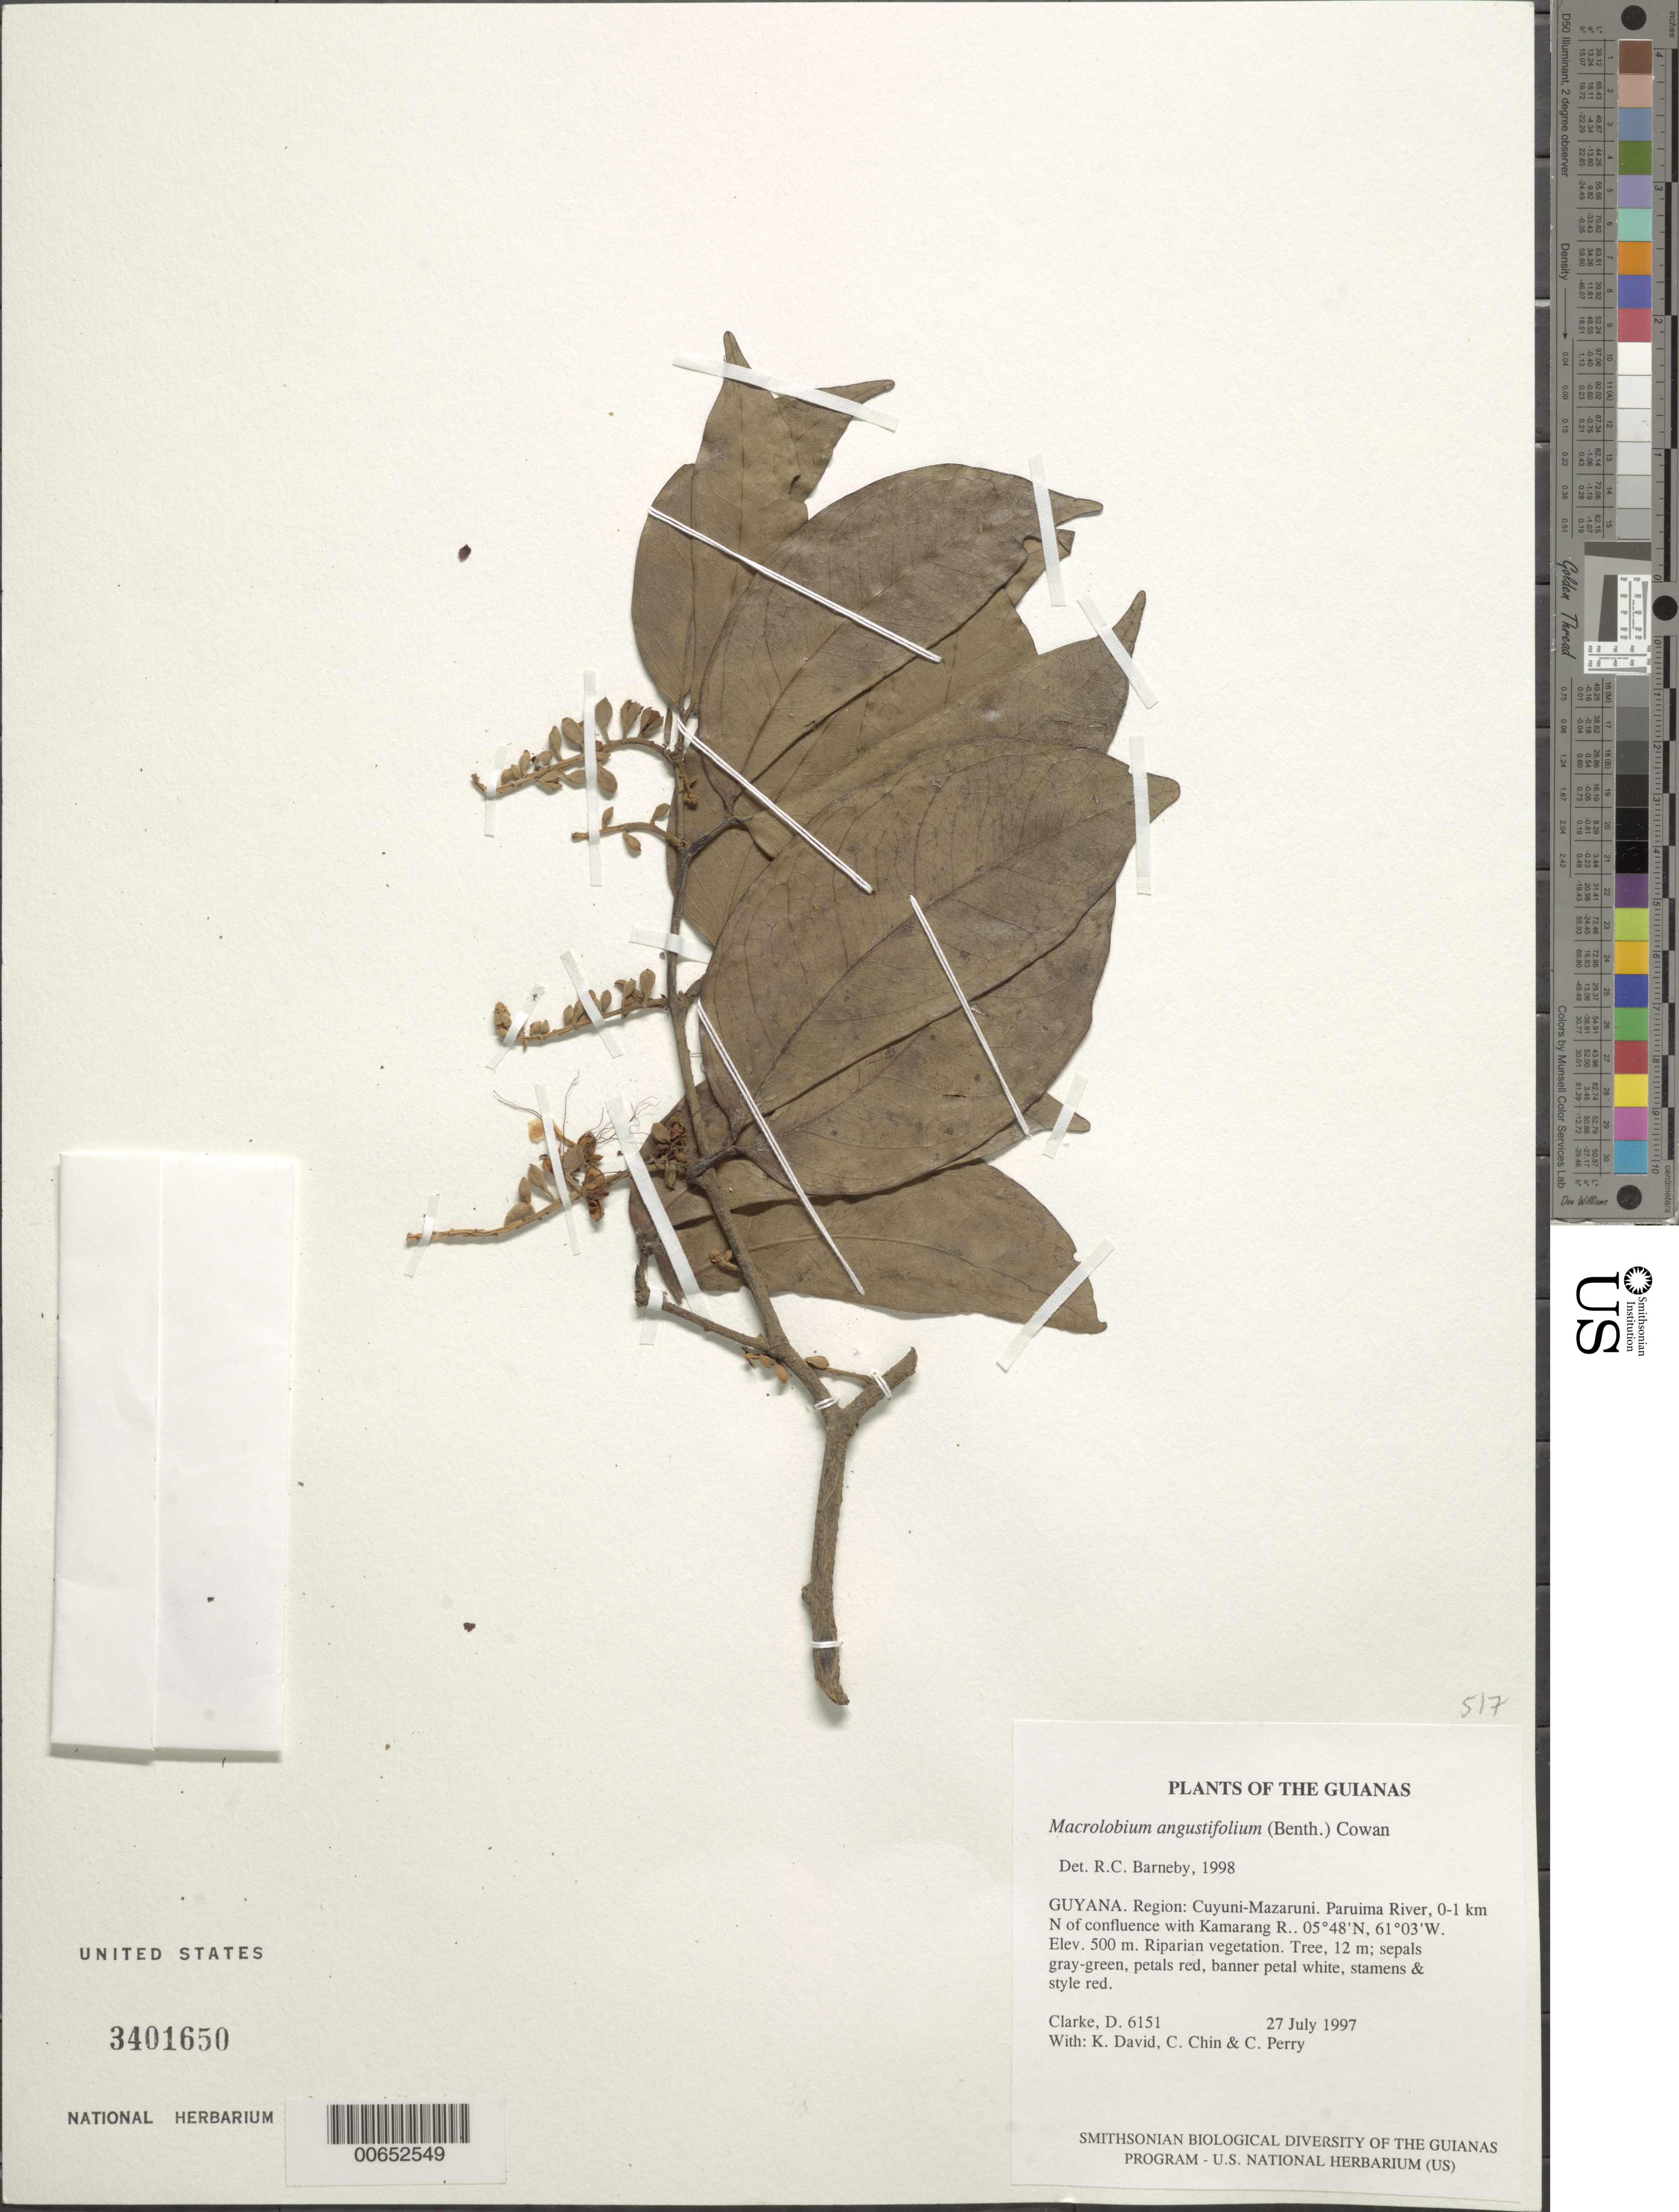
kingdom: Plantae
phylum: Tracheophyta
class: Magnoliopsida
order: Fabales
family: Fabaceae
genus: Macrolobium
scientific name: Macrolobium bifolium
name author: (Aubl.) Pers.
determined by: Trujillo, A. M.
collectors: H. D. Clarke, K. David, C. Chin & C. Perry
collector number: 6151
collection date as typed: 27 July 1997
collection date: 1997-07-27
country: Guyana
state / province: Cuyuni-Mazaruni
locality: Paruima River, 0-1 km N of confluence with Kamarang R.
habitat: Riparian vegetation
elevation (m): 500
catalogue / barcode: US 3401650